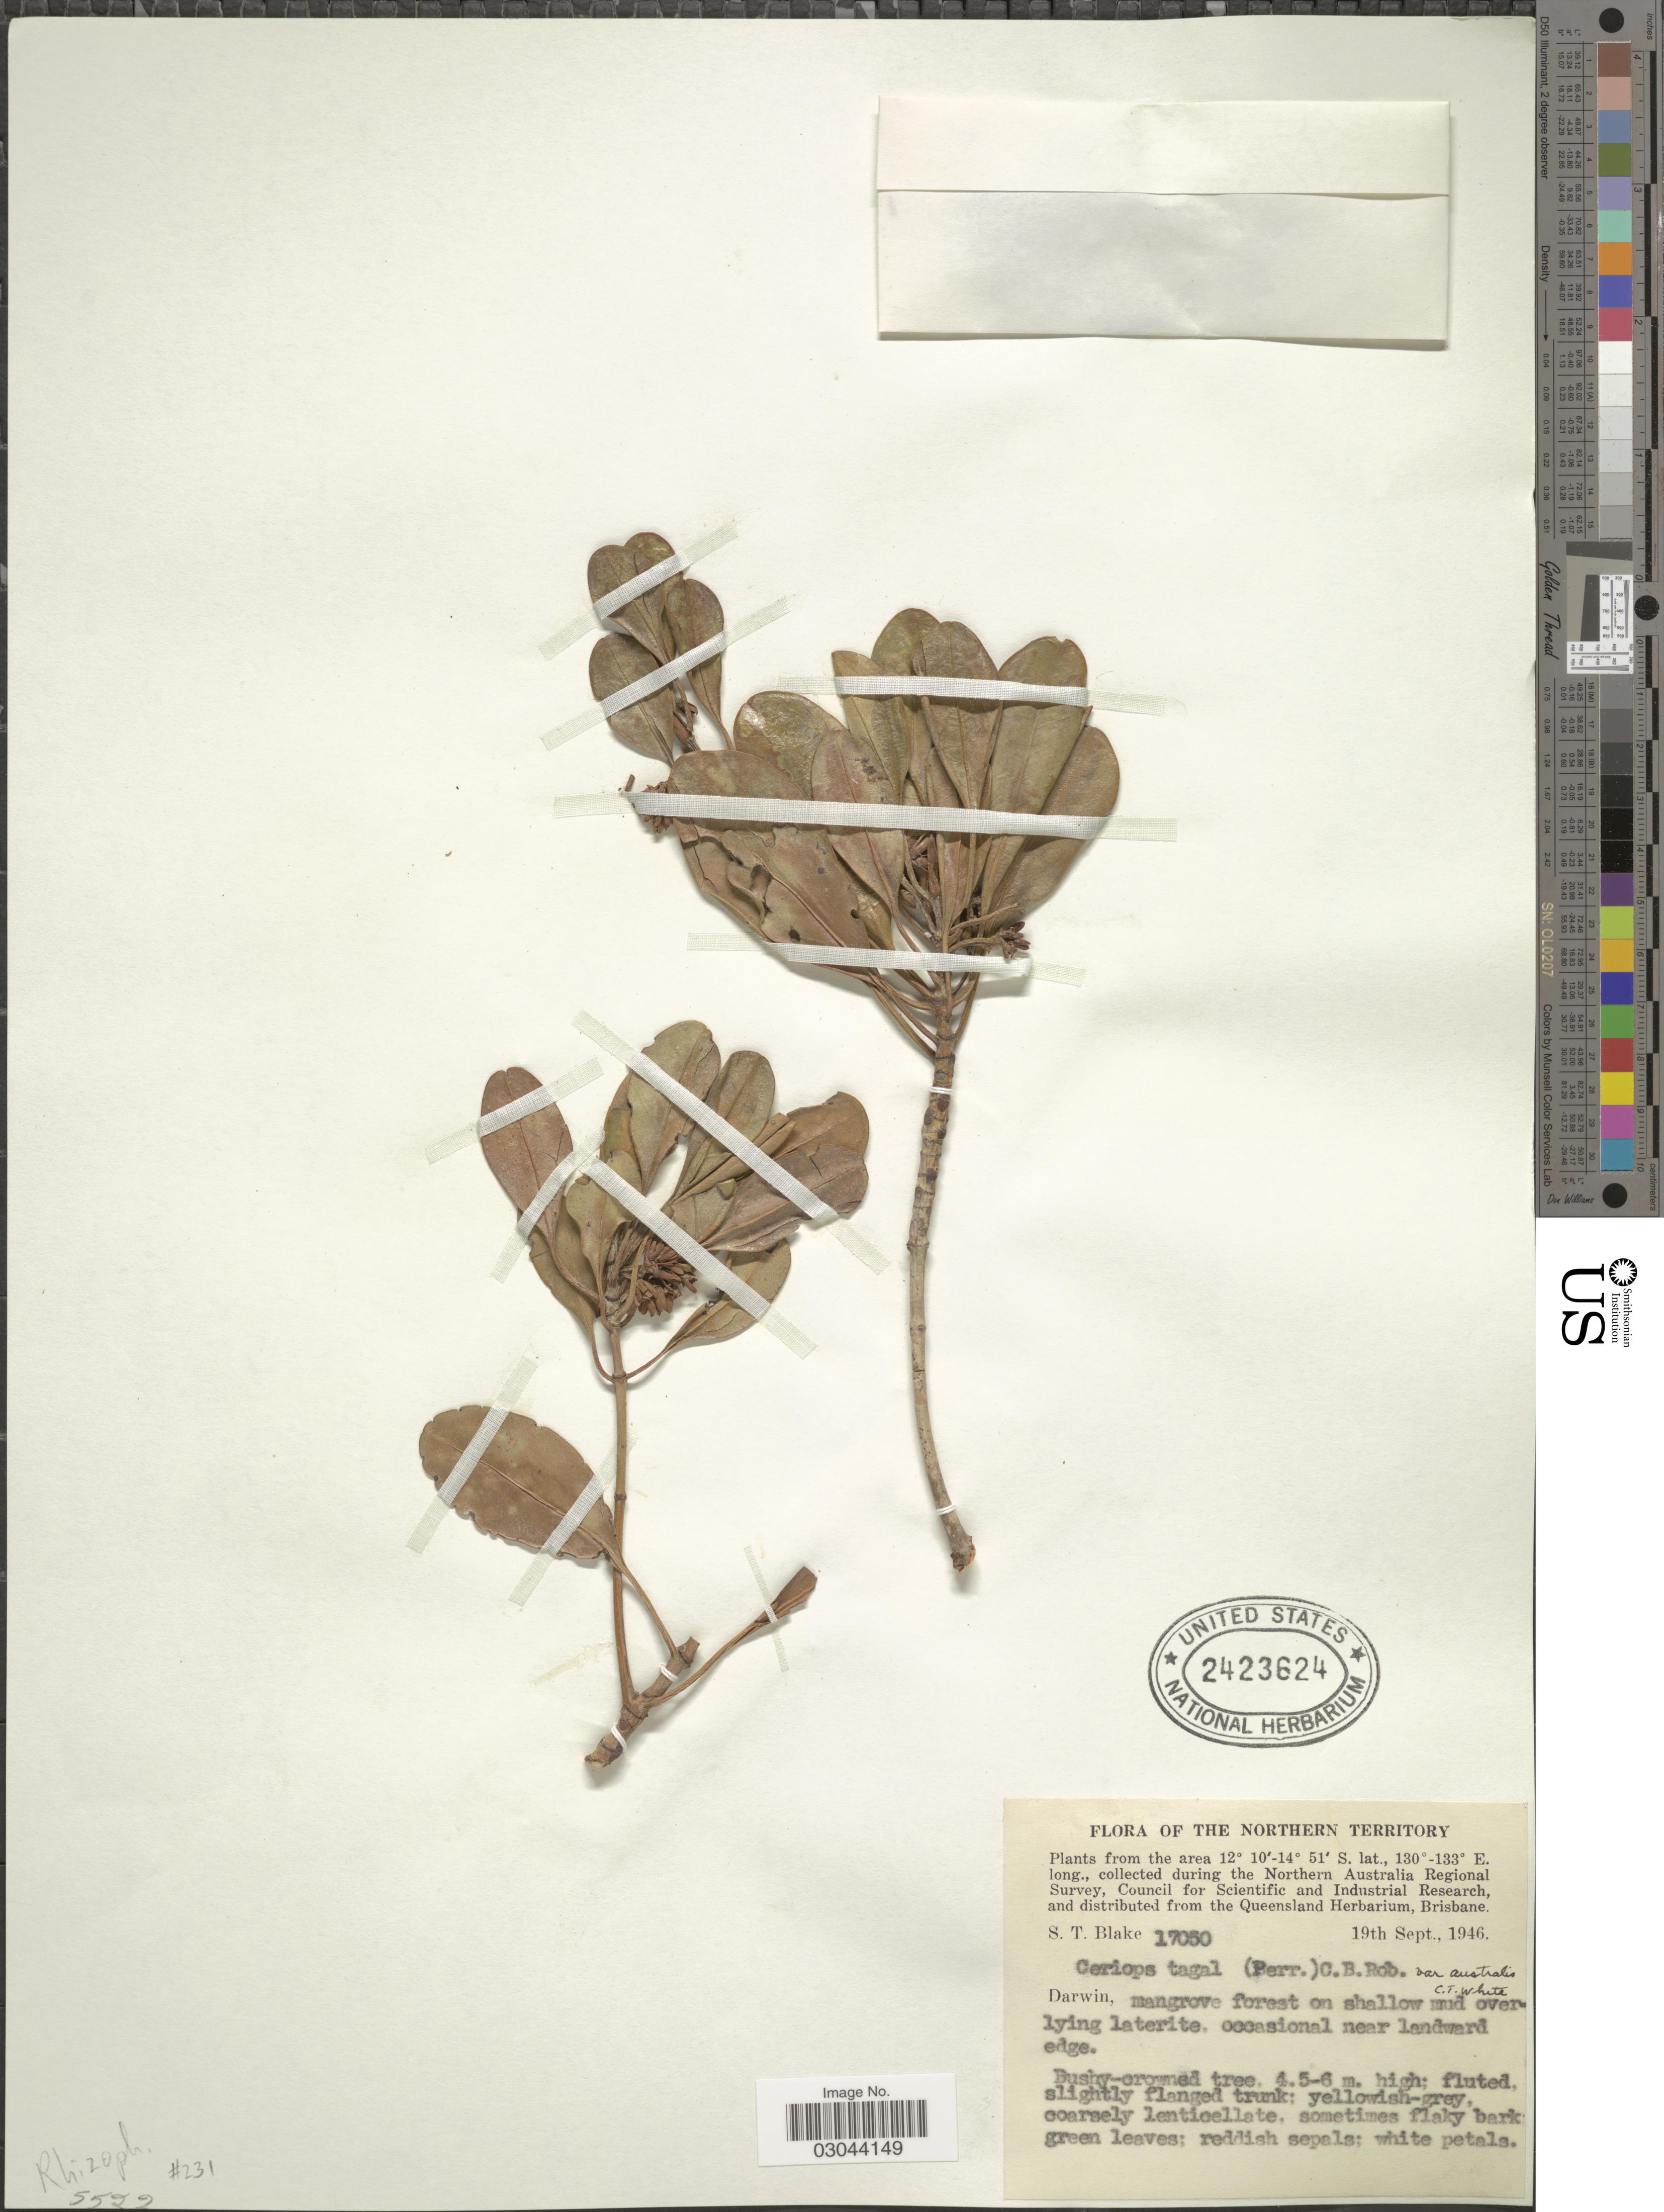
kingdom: Plantae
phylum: Tracheophyta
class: Magnoliopsida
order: Malpighiales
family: Rhizophoraceae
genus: Ceriops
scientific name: Ceriops tagal var. australis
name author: C.T. White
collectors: S. T. Blake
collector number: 17050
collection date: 1946-09-19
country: Australia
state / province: Northern Territory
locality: Darwin, mangrove forest on shallow mud over lying laterite, occasional near landward edge.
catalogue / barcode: US 2423624